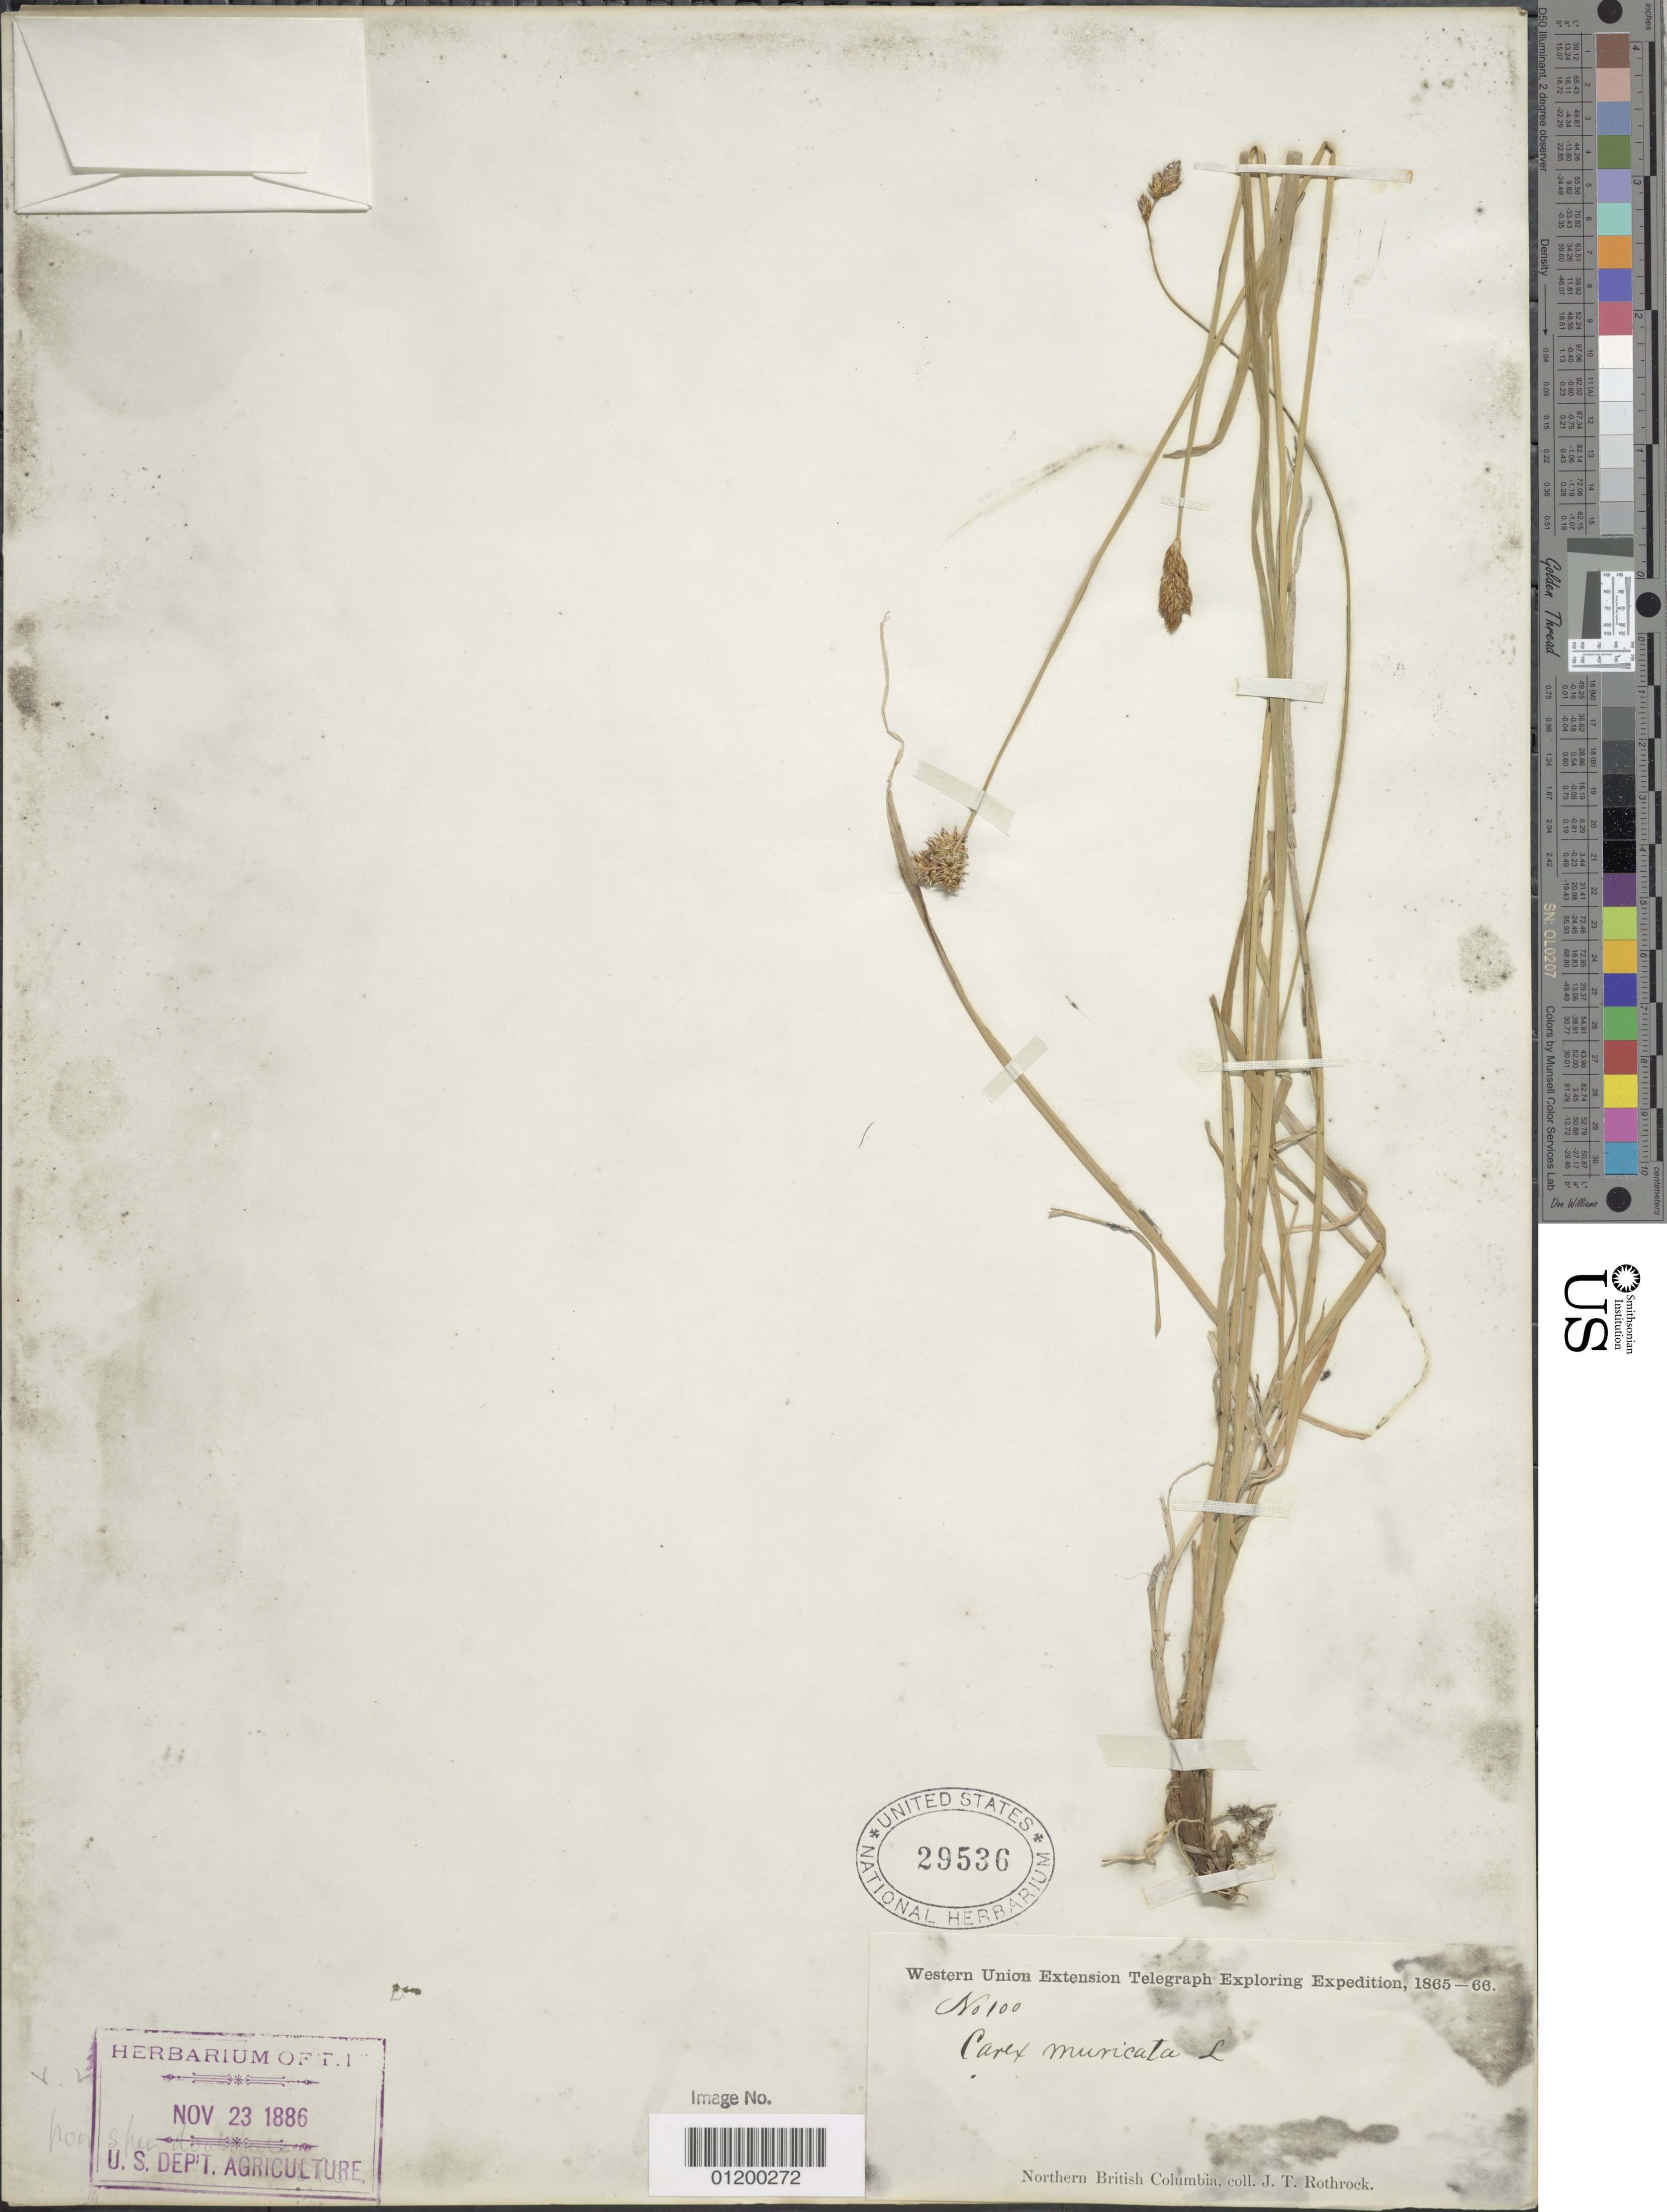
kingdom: Plantae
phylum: Tracheophyta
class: Liliopsida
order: Poales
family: Cyperaceae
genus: Carex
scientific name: Carex muricata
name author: L.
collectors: J. T. Rothrock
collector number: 100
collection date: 1865/1866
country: Canada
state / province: British Columbia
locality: Northern British Columbia.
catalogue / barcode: US 29536